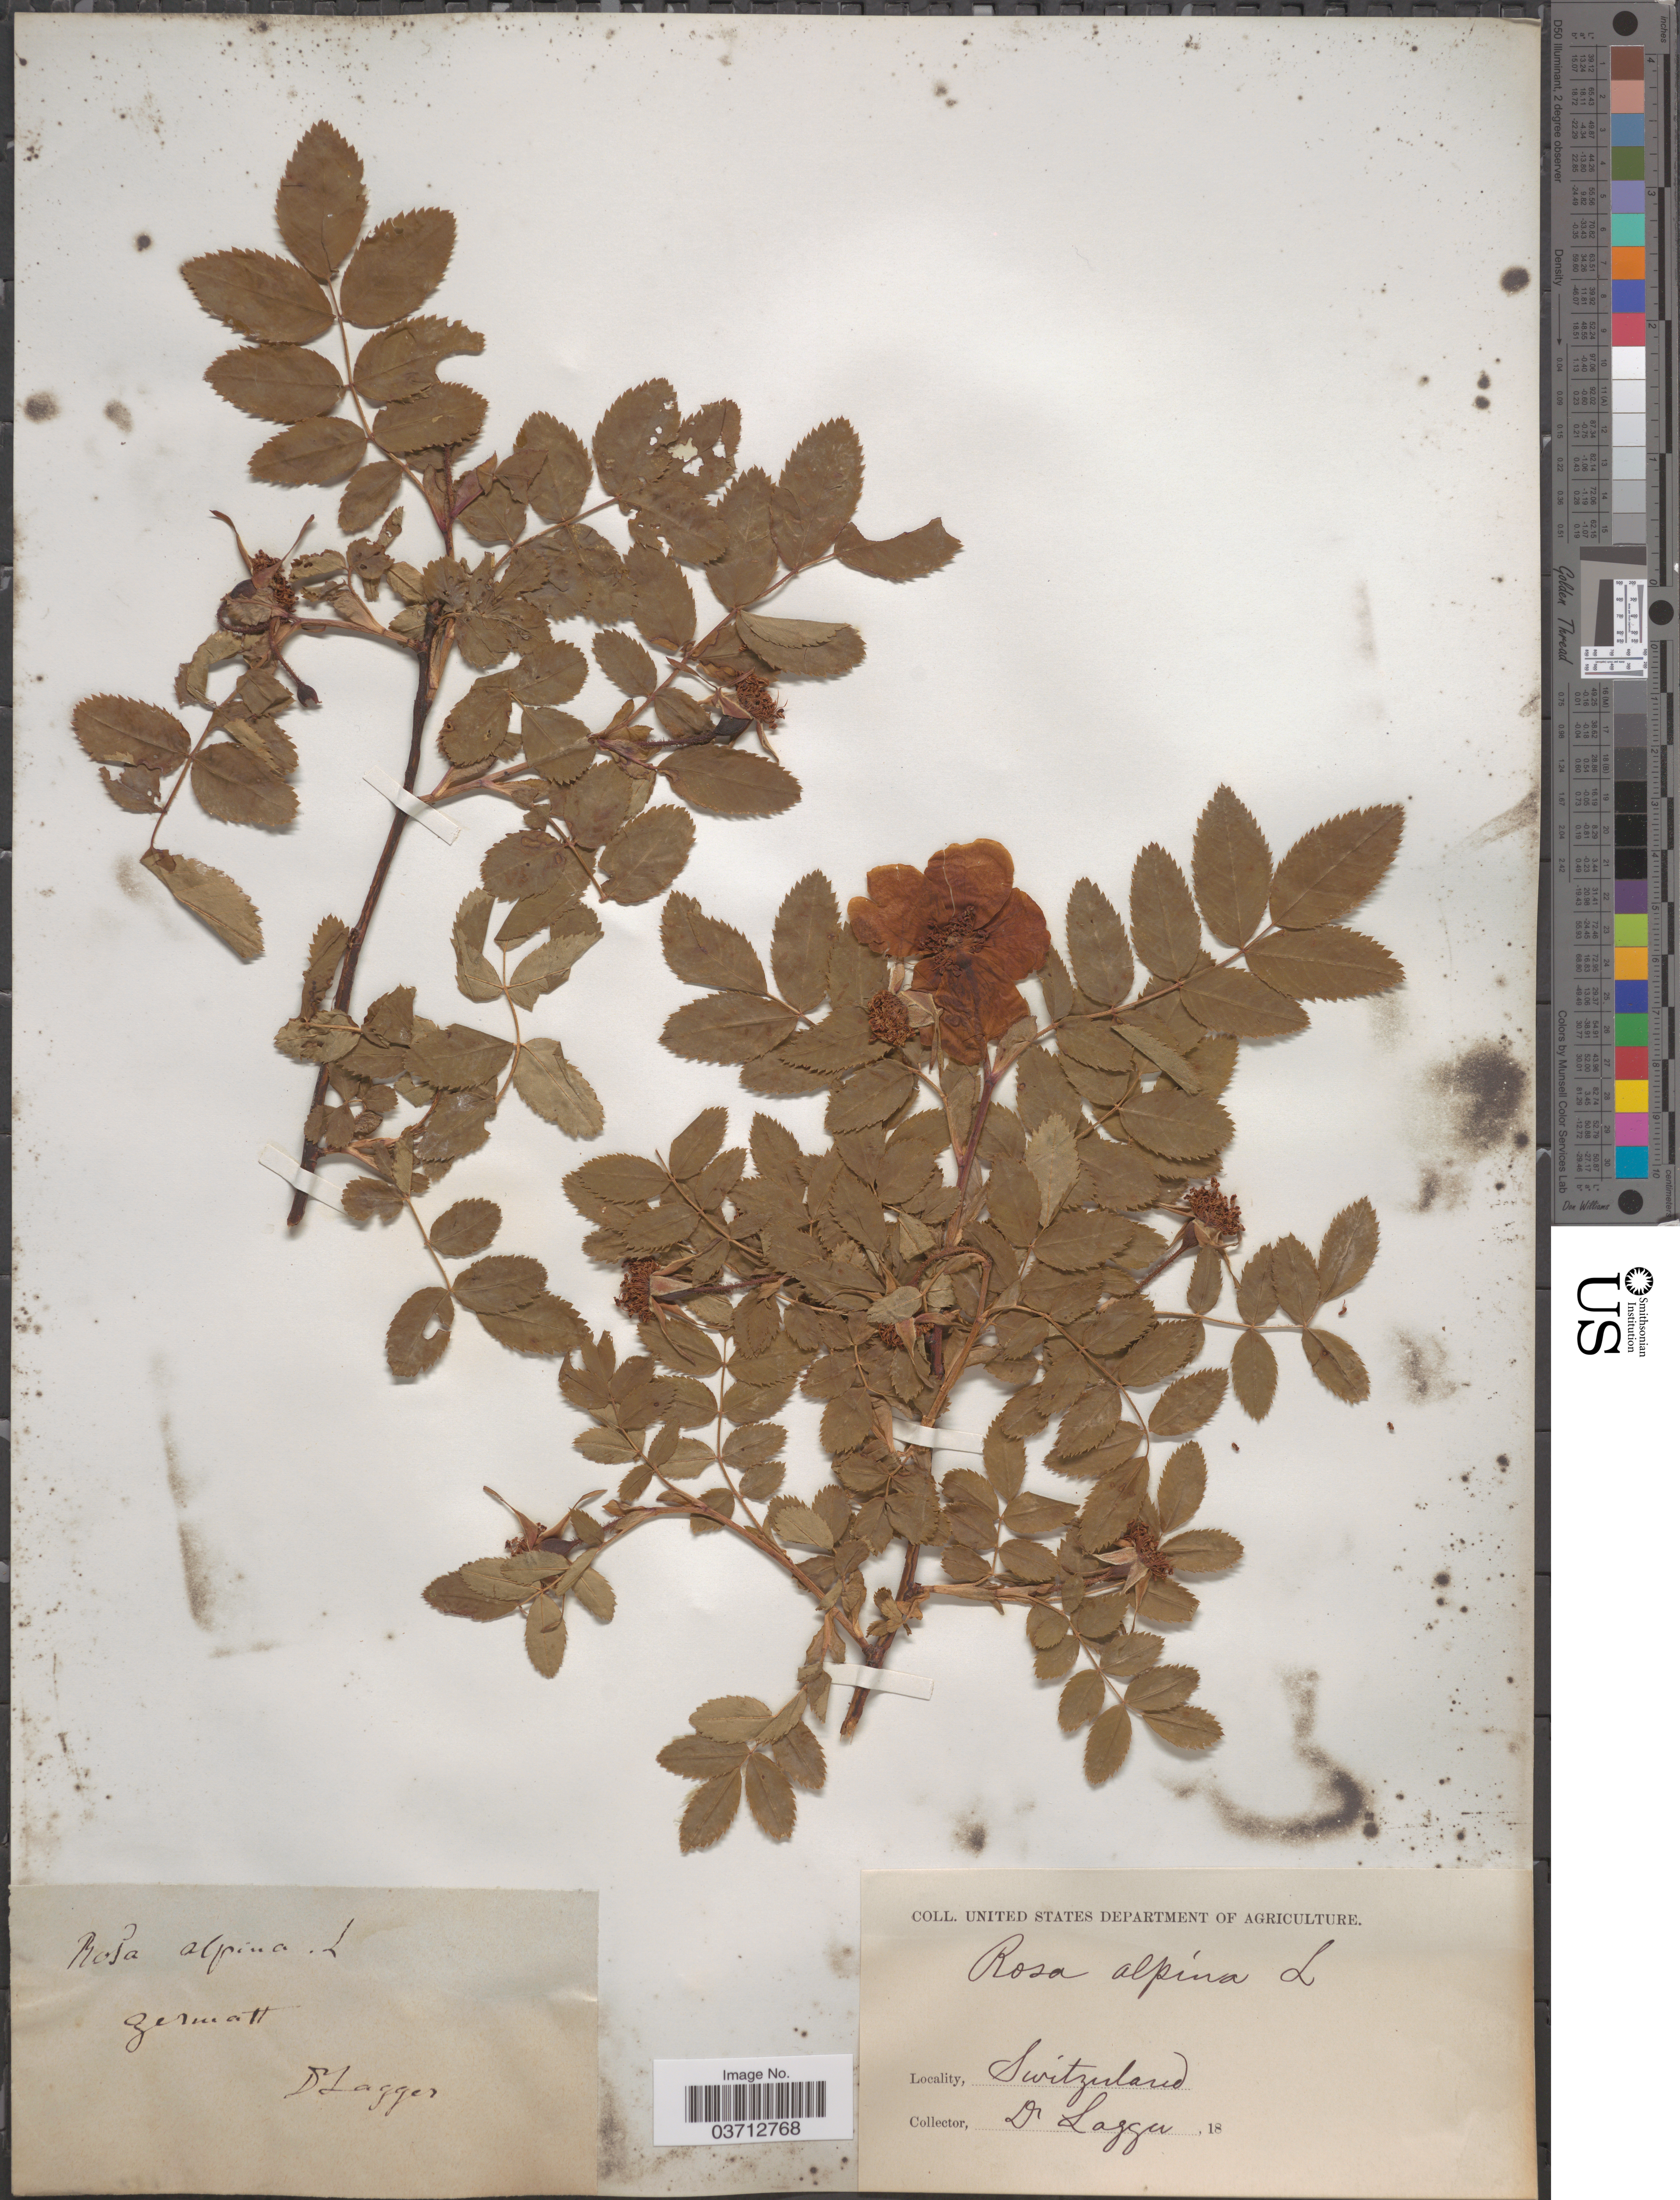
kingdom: Plantae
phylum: Tracheophyta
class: Magnoliopsida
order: Rosales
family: Rosaceae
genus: Rosa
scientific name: Rosa alpina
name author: L.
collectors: F. J. Lagger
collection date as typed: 18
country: Switzerland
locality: Zermatt.